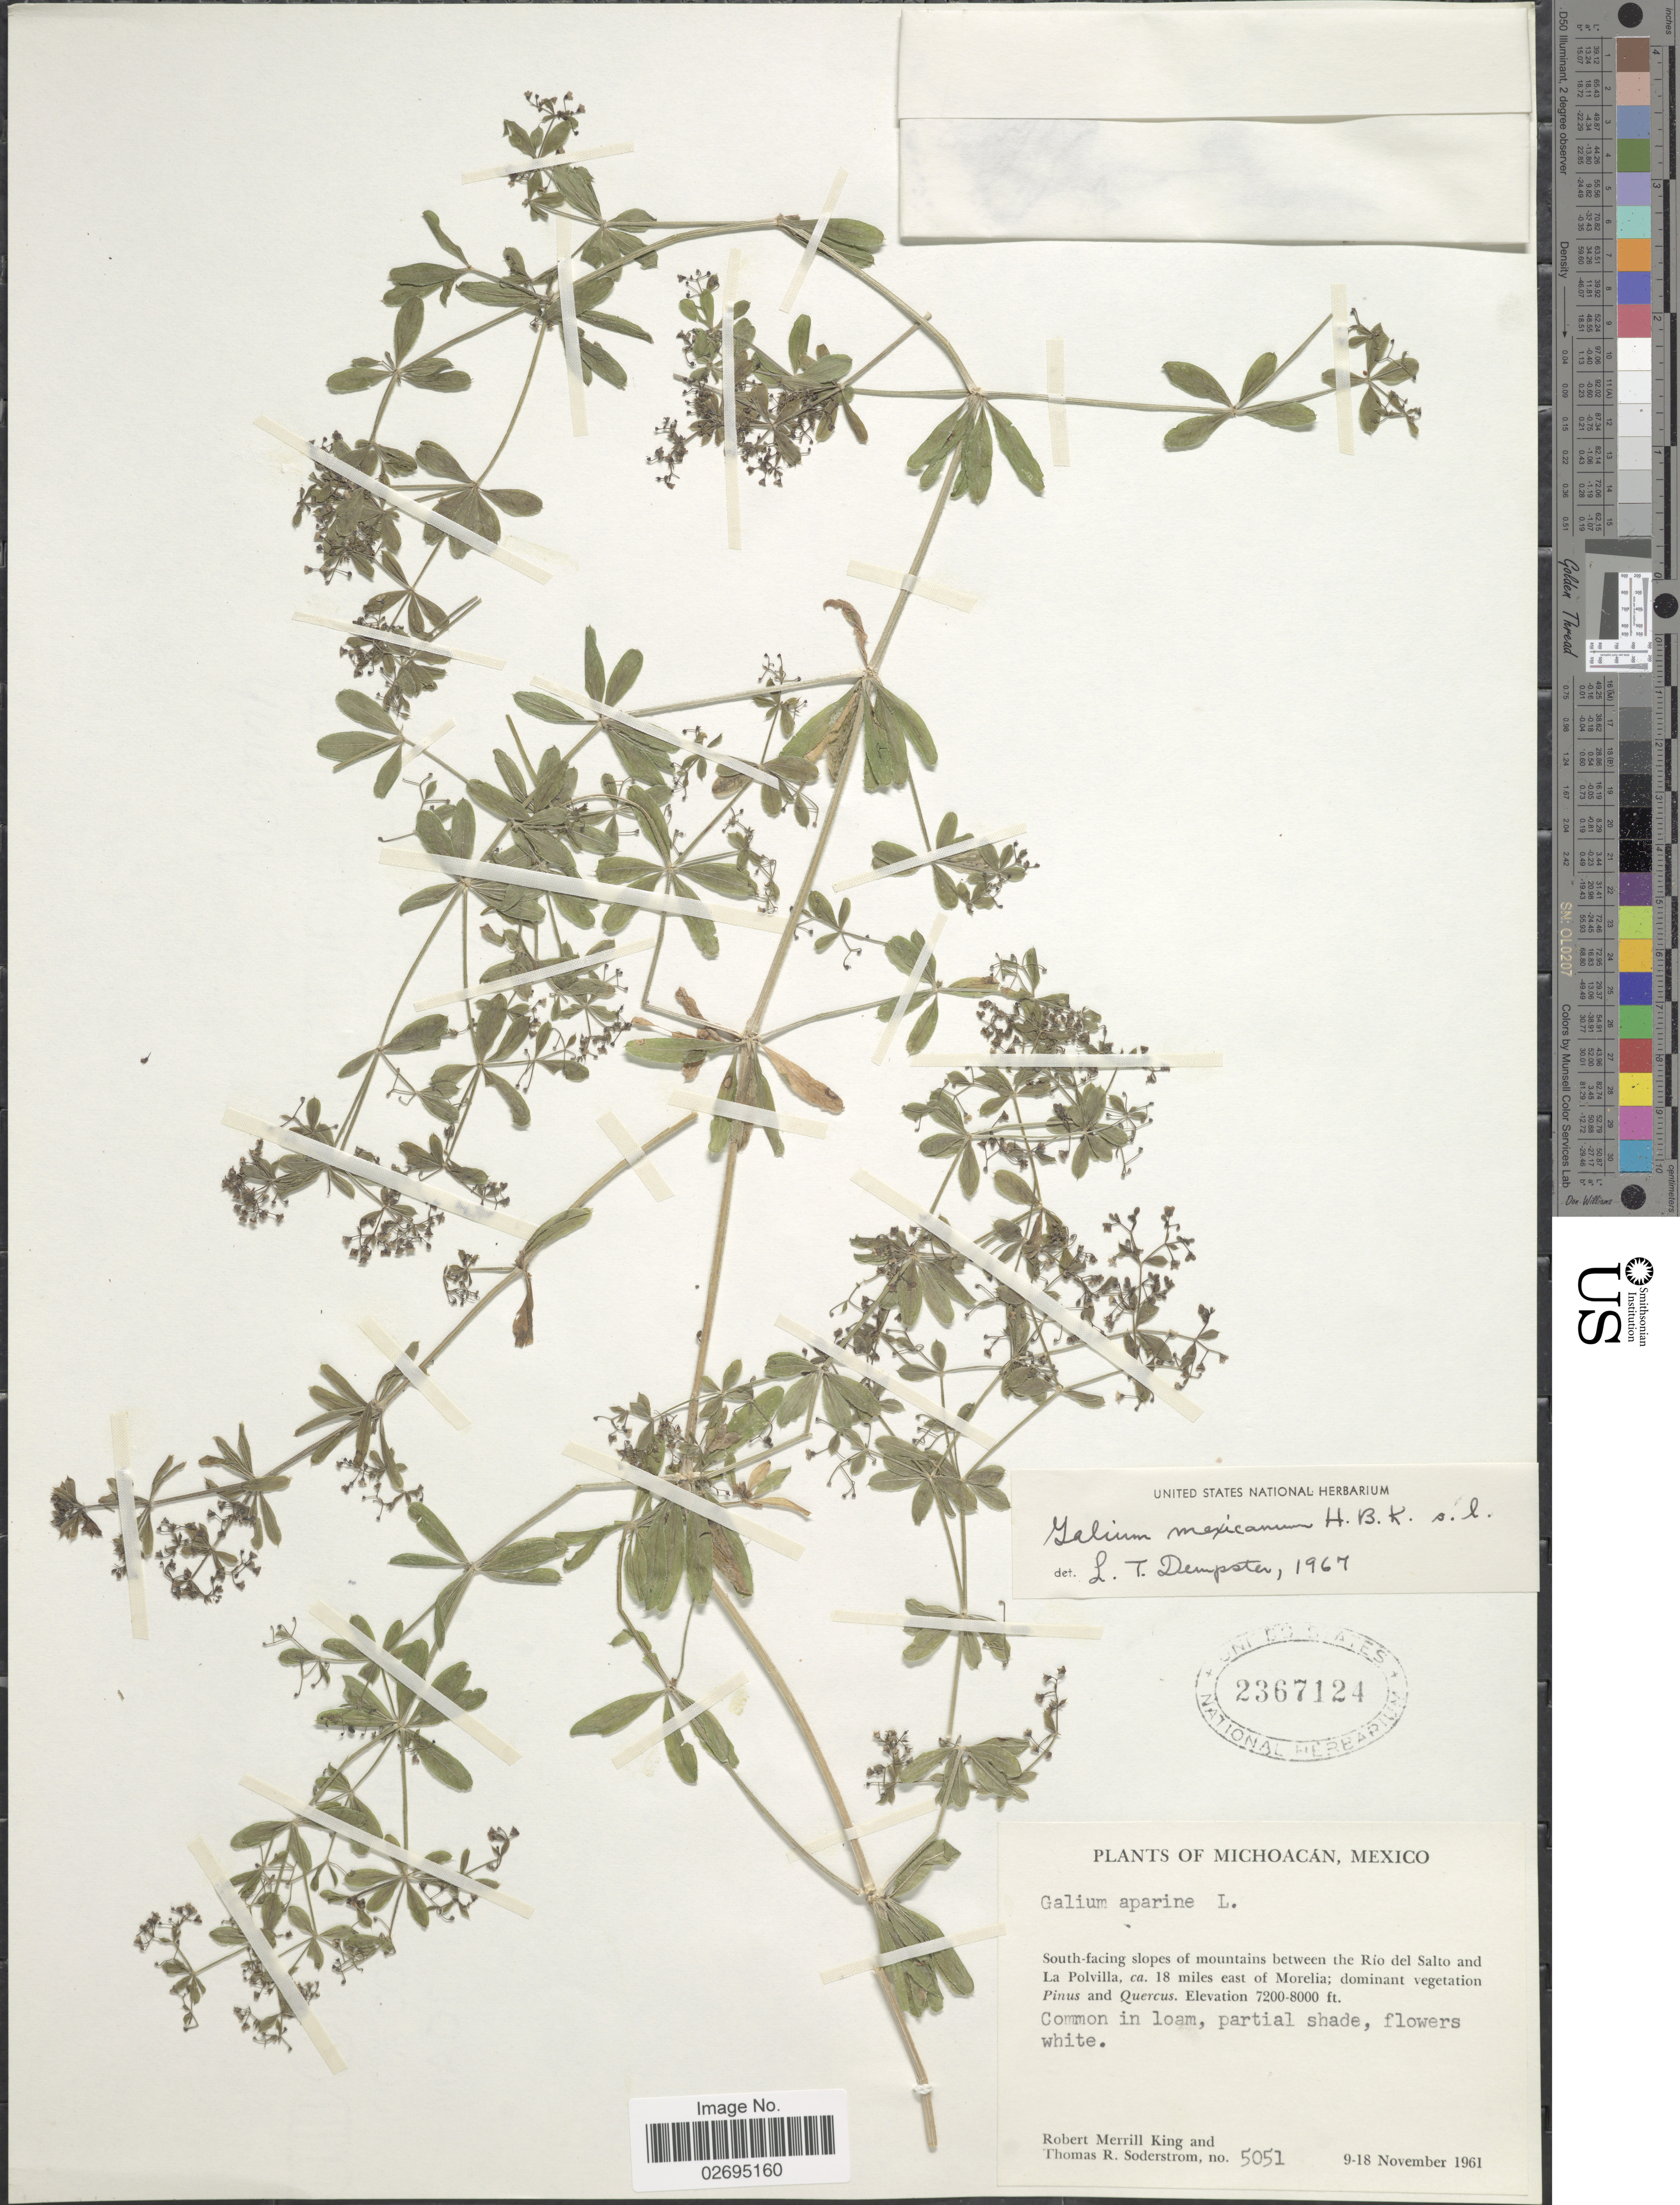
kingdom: Plantae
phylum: Tracheophyta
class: Magnoliopsida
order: Gentianales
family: Rubiaceae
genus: Galium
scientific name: Galium mexicanum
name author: Kunth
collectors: R. M. King & T. R. Soderstrom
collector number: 5051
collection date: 1961-11-09/1961-11-18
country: Mexico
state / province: Michoacán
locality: South-facing slopes of mountains between the Río del Salto and La Polvilla, ca. 18 miles east of Morelia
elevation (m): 2195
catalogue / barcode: US 2367124